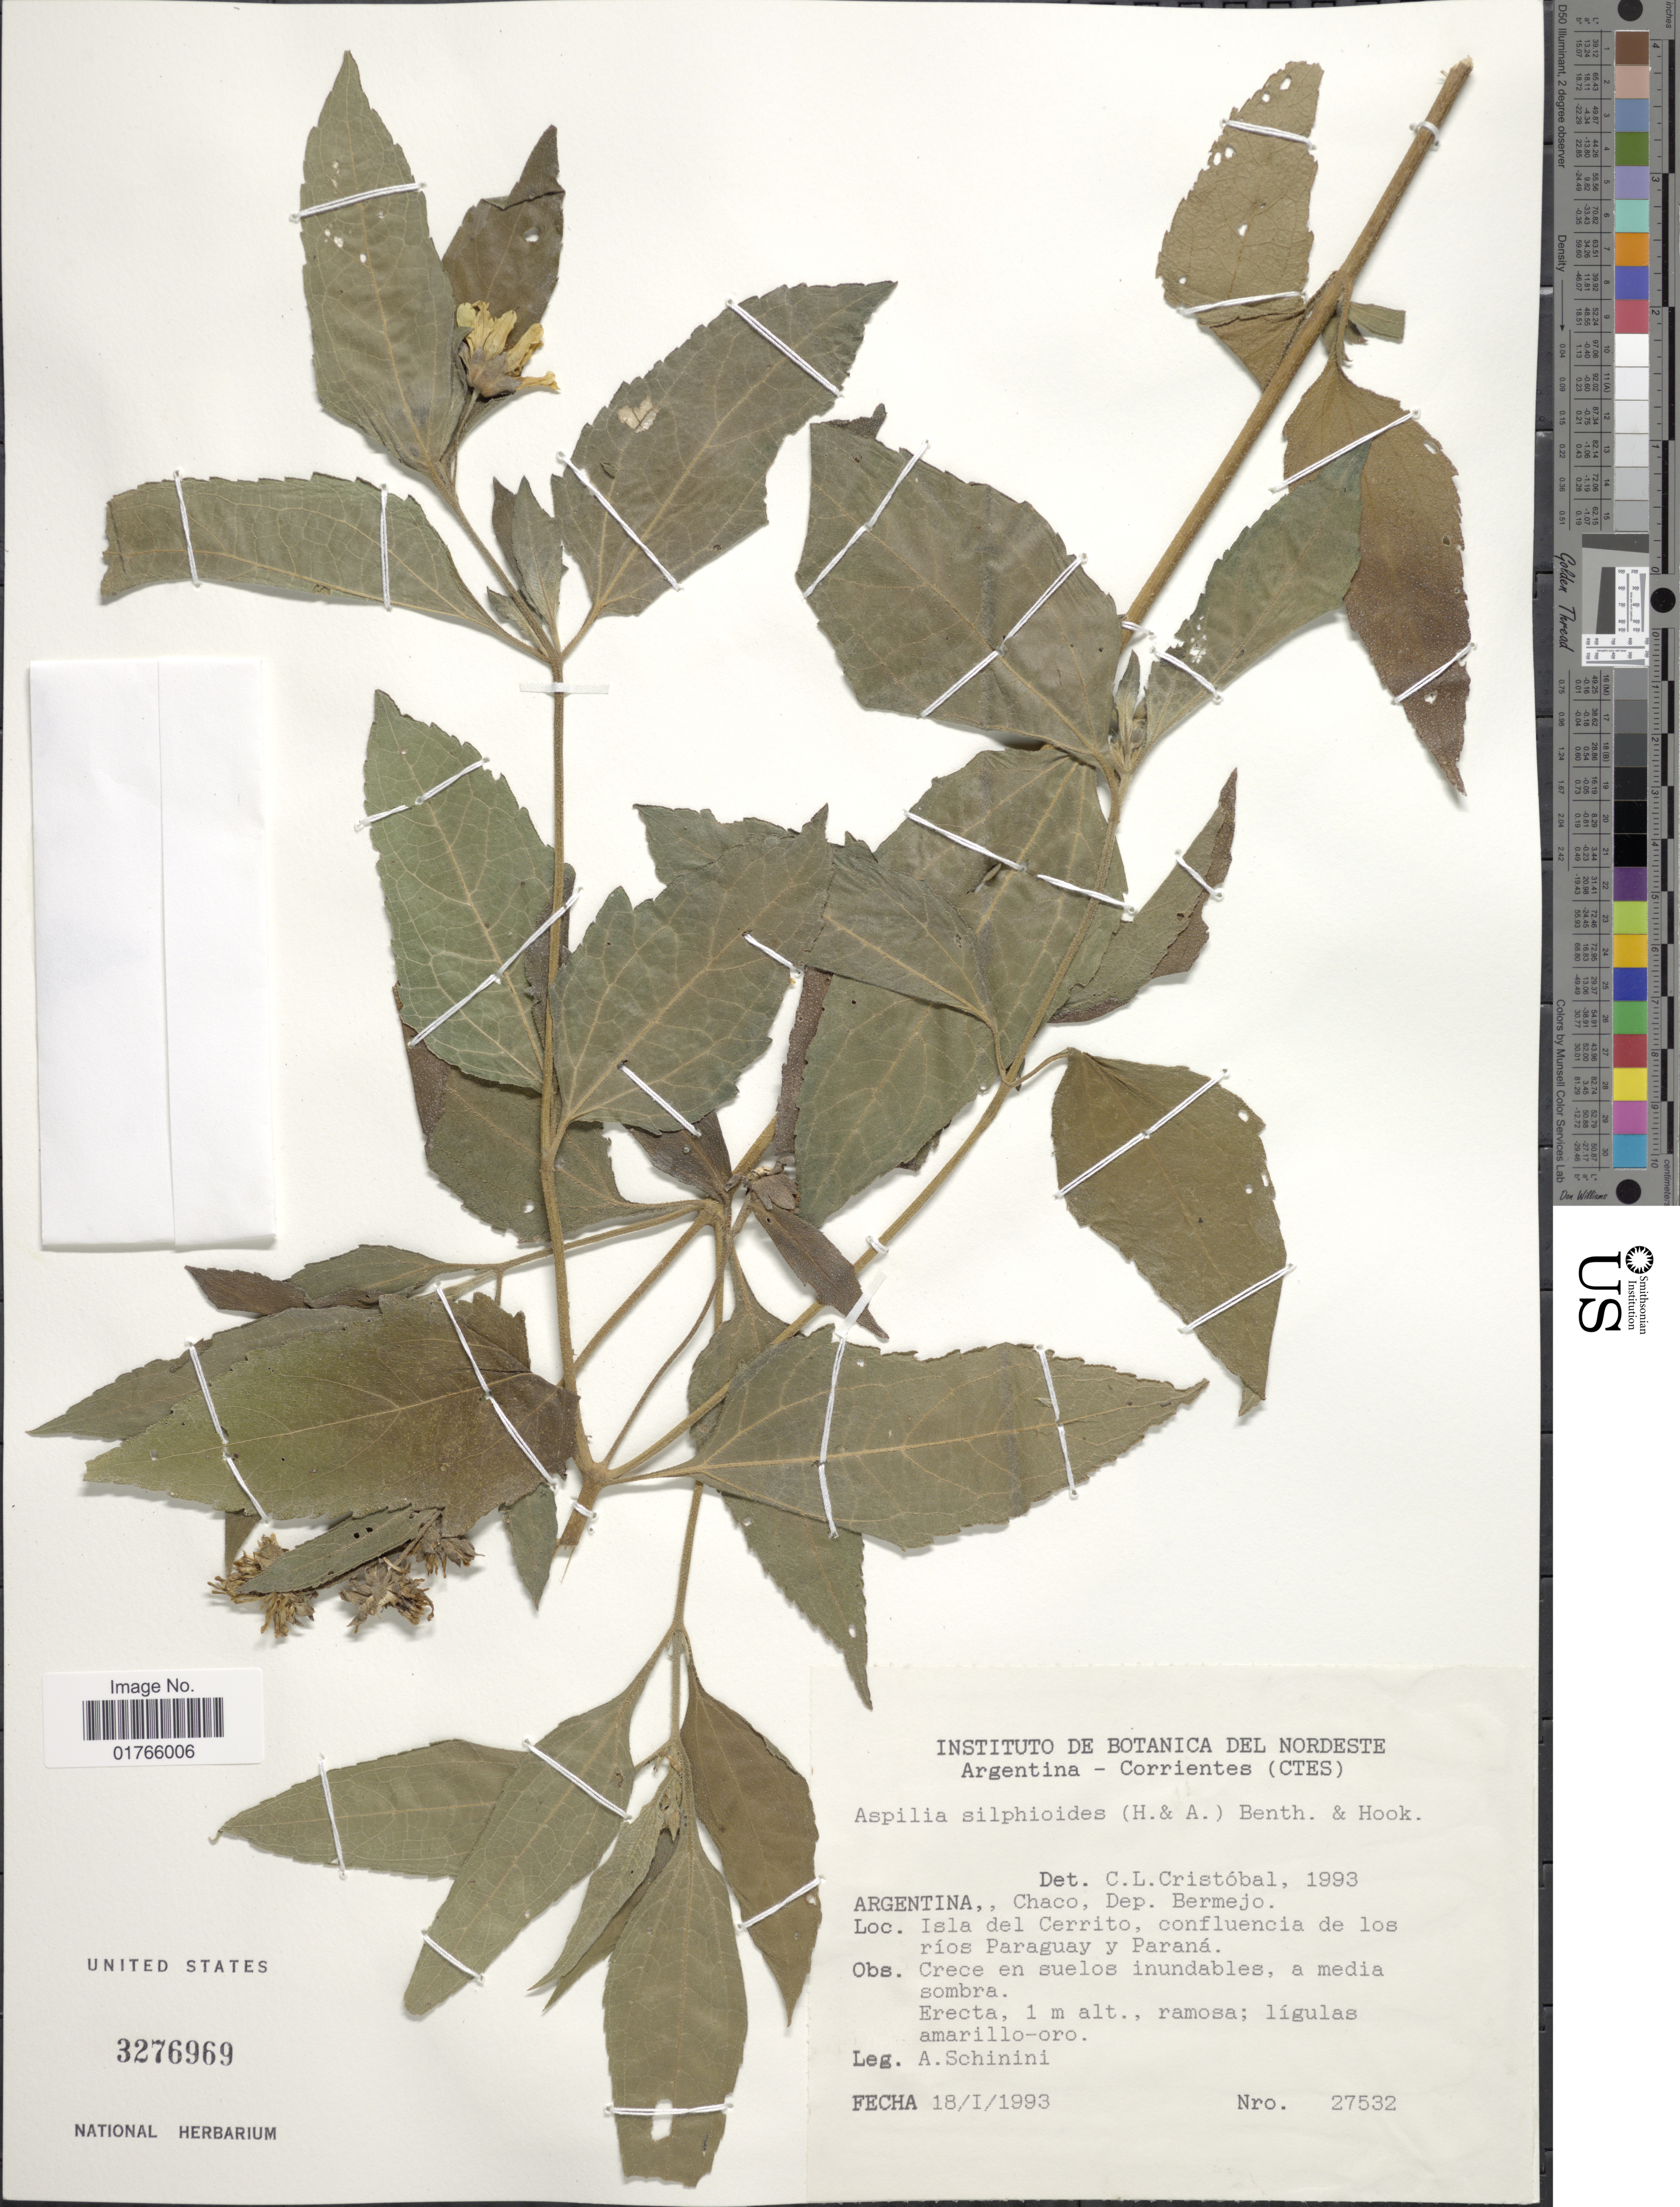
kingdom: Plantae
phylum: Tracheophyta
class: Magnoliopsida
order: Asterales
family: Asteraceae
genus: Aspilia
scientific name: Aspilia silphioides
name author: (Hook. & Arn.) Benth. ex Benth. & Hook. f.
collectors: A. Schinini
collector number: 27532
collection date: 1993-01-18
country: Argentina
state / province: Chaco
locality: Dep. Bermejo, Isla del Cerrito, confluencia de los rios Paraguay y Parana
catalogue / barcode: US 3276969